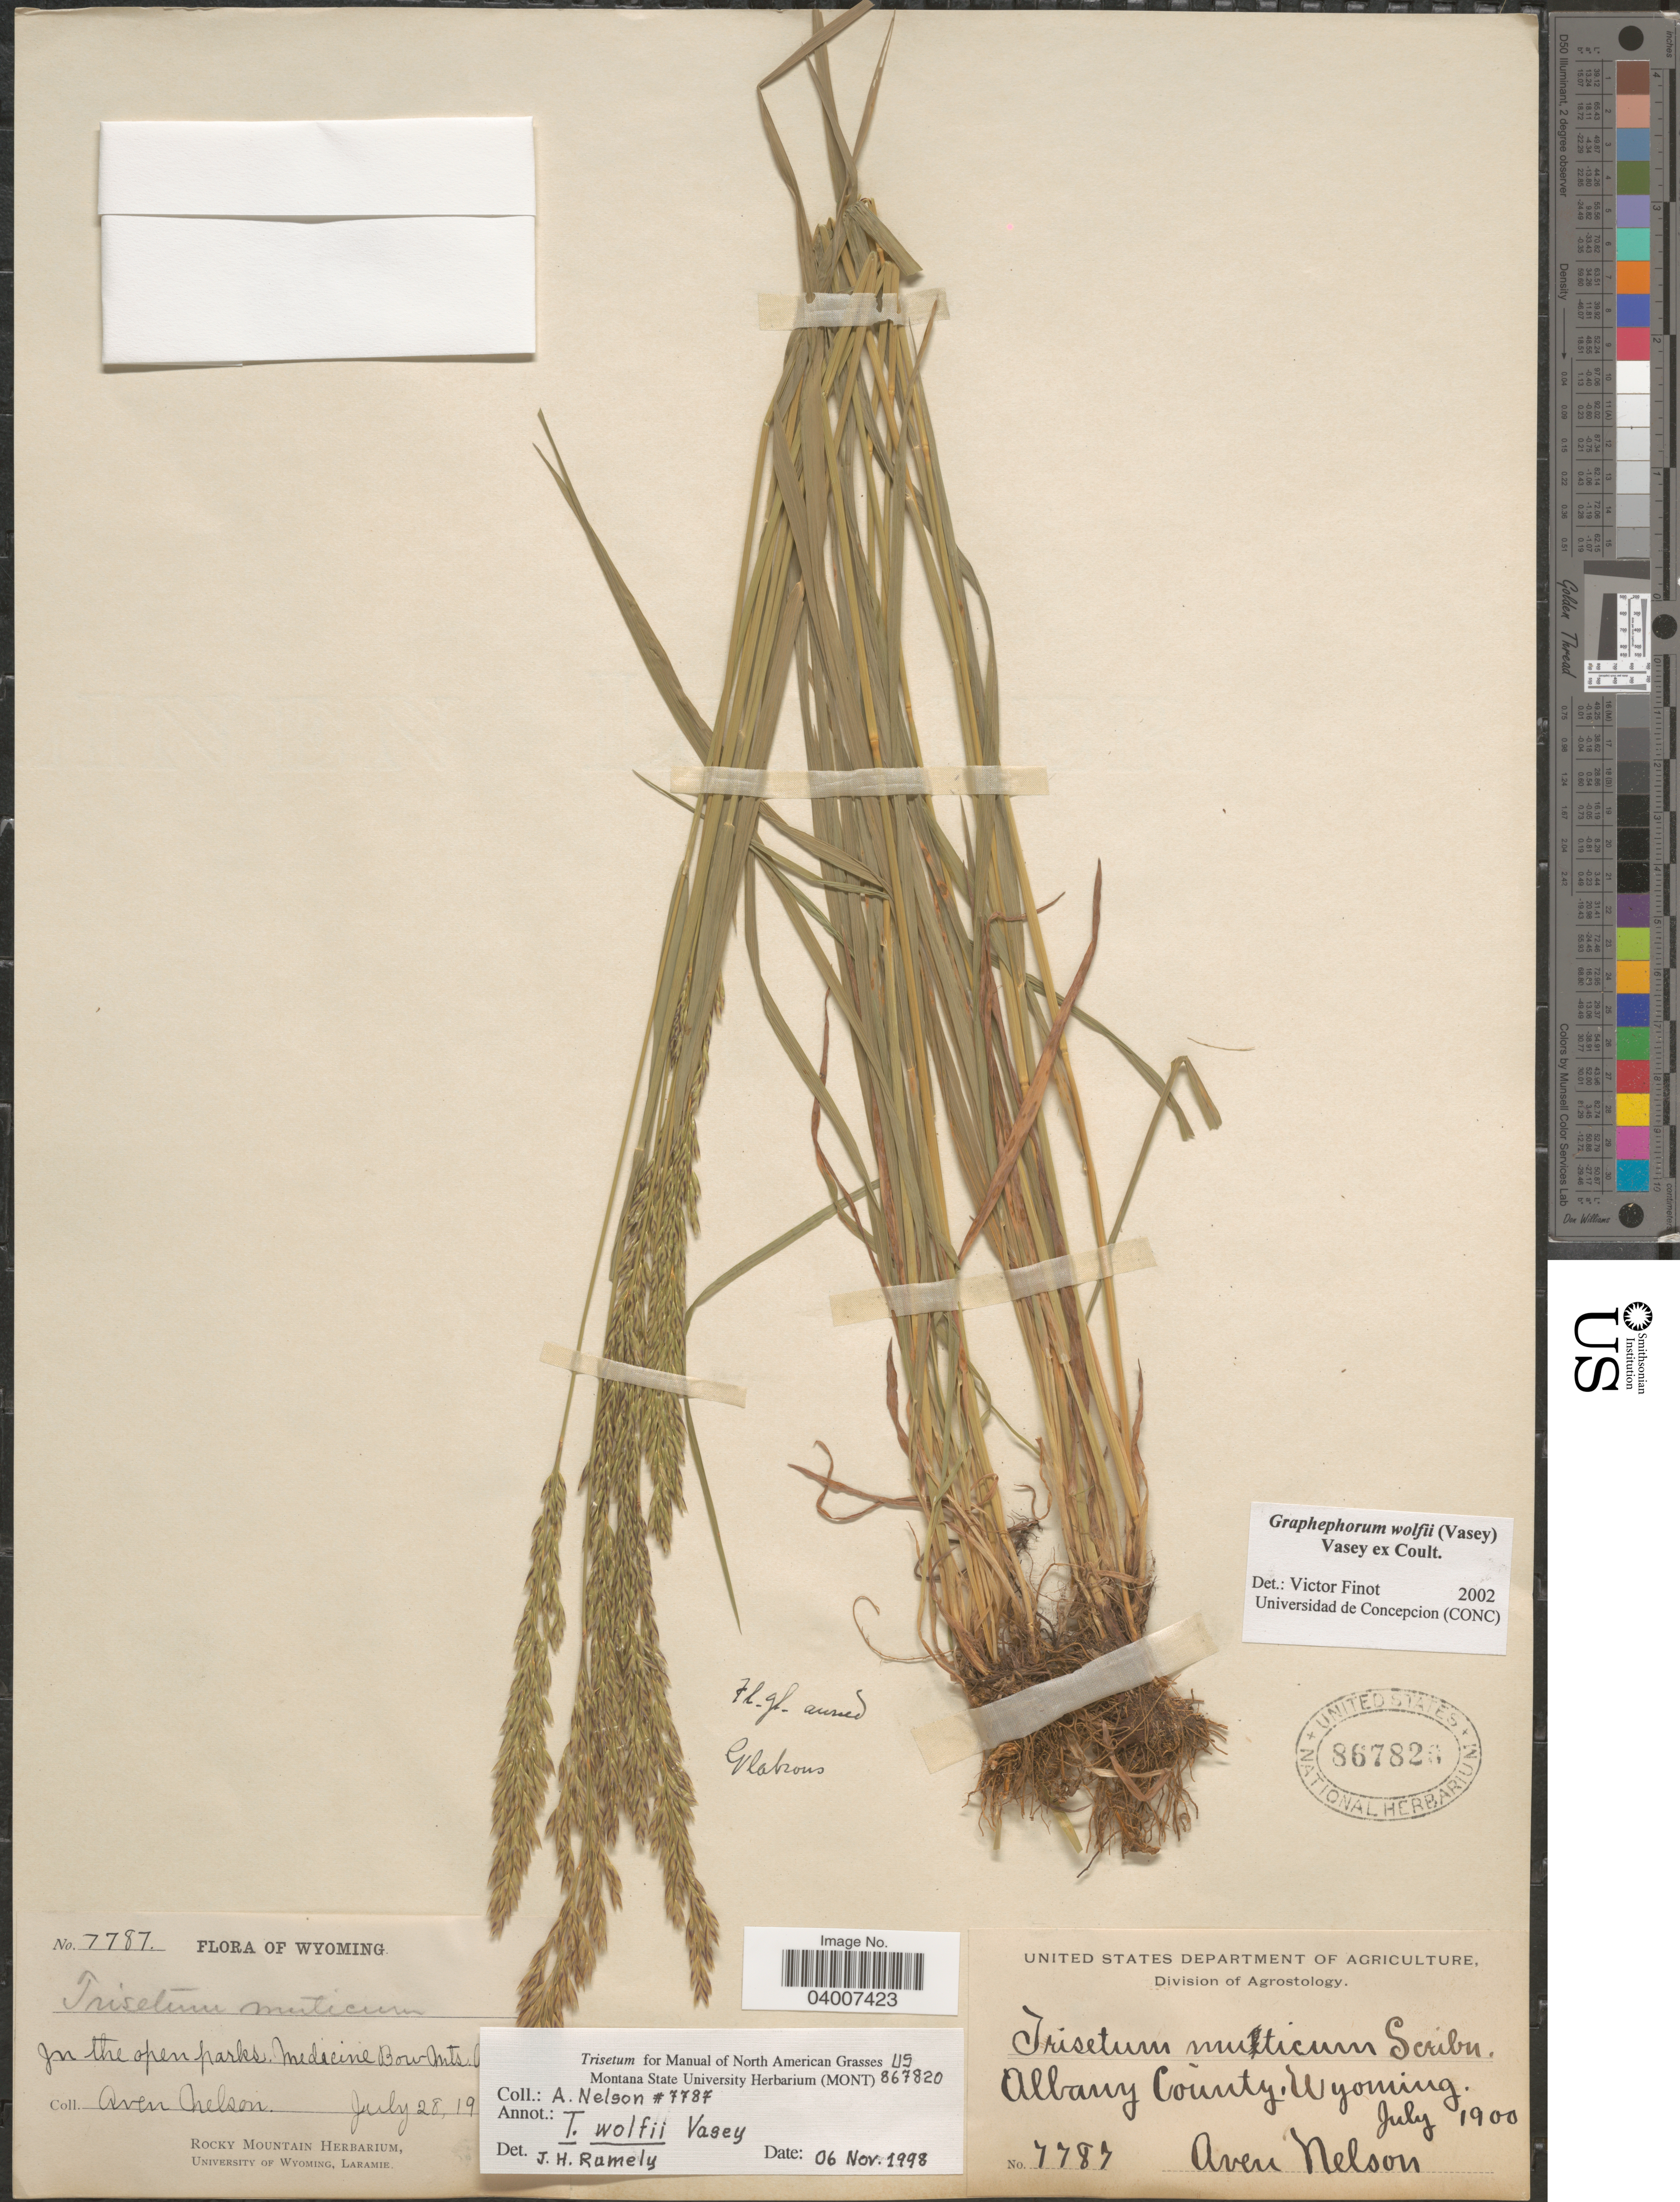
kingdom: Plantae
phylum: Tracheophyta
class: Liliopsida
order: Poales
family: Poaceae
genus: Graphephorum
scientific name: Graphephorum wolfii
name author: (E. Fourn.) Vasey ex Coult.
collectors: A. Nelson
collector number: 7787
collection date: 1900-07-28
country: United States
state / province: Wyoming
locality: Medicinie Bow Mts. Albany County.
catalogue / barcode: US 867820